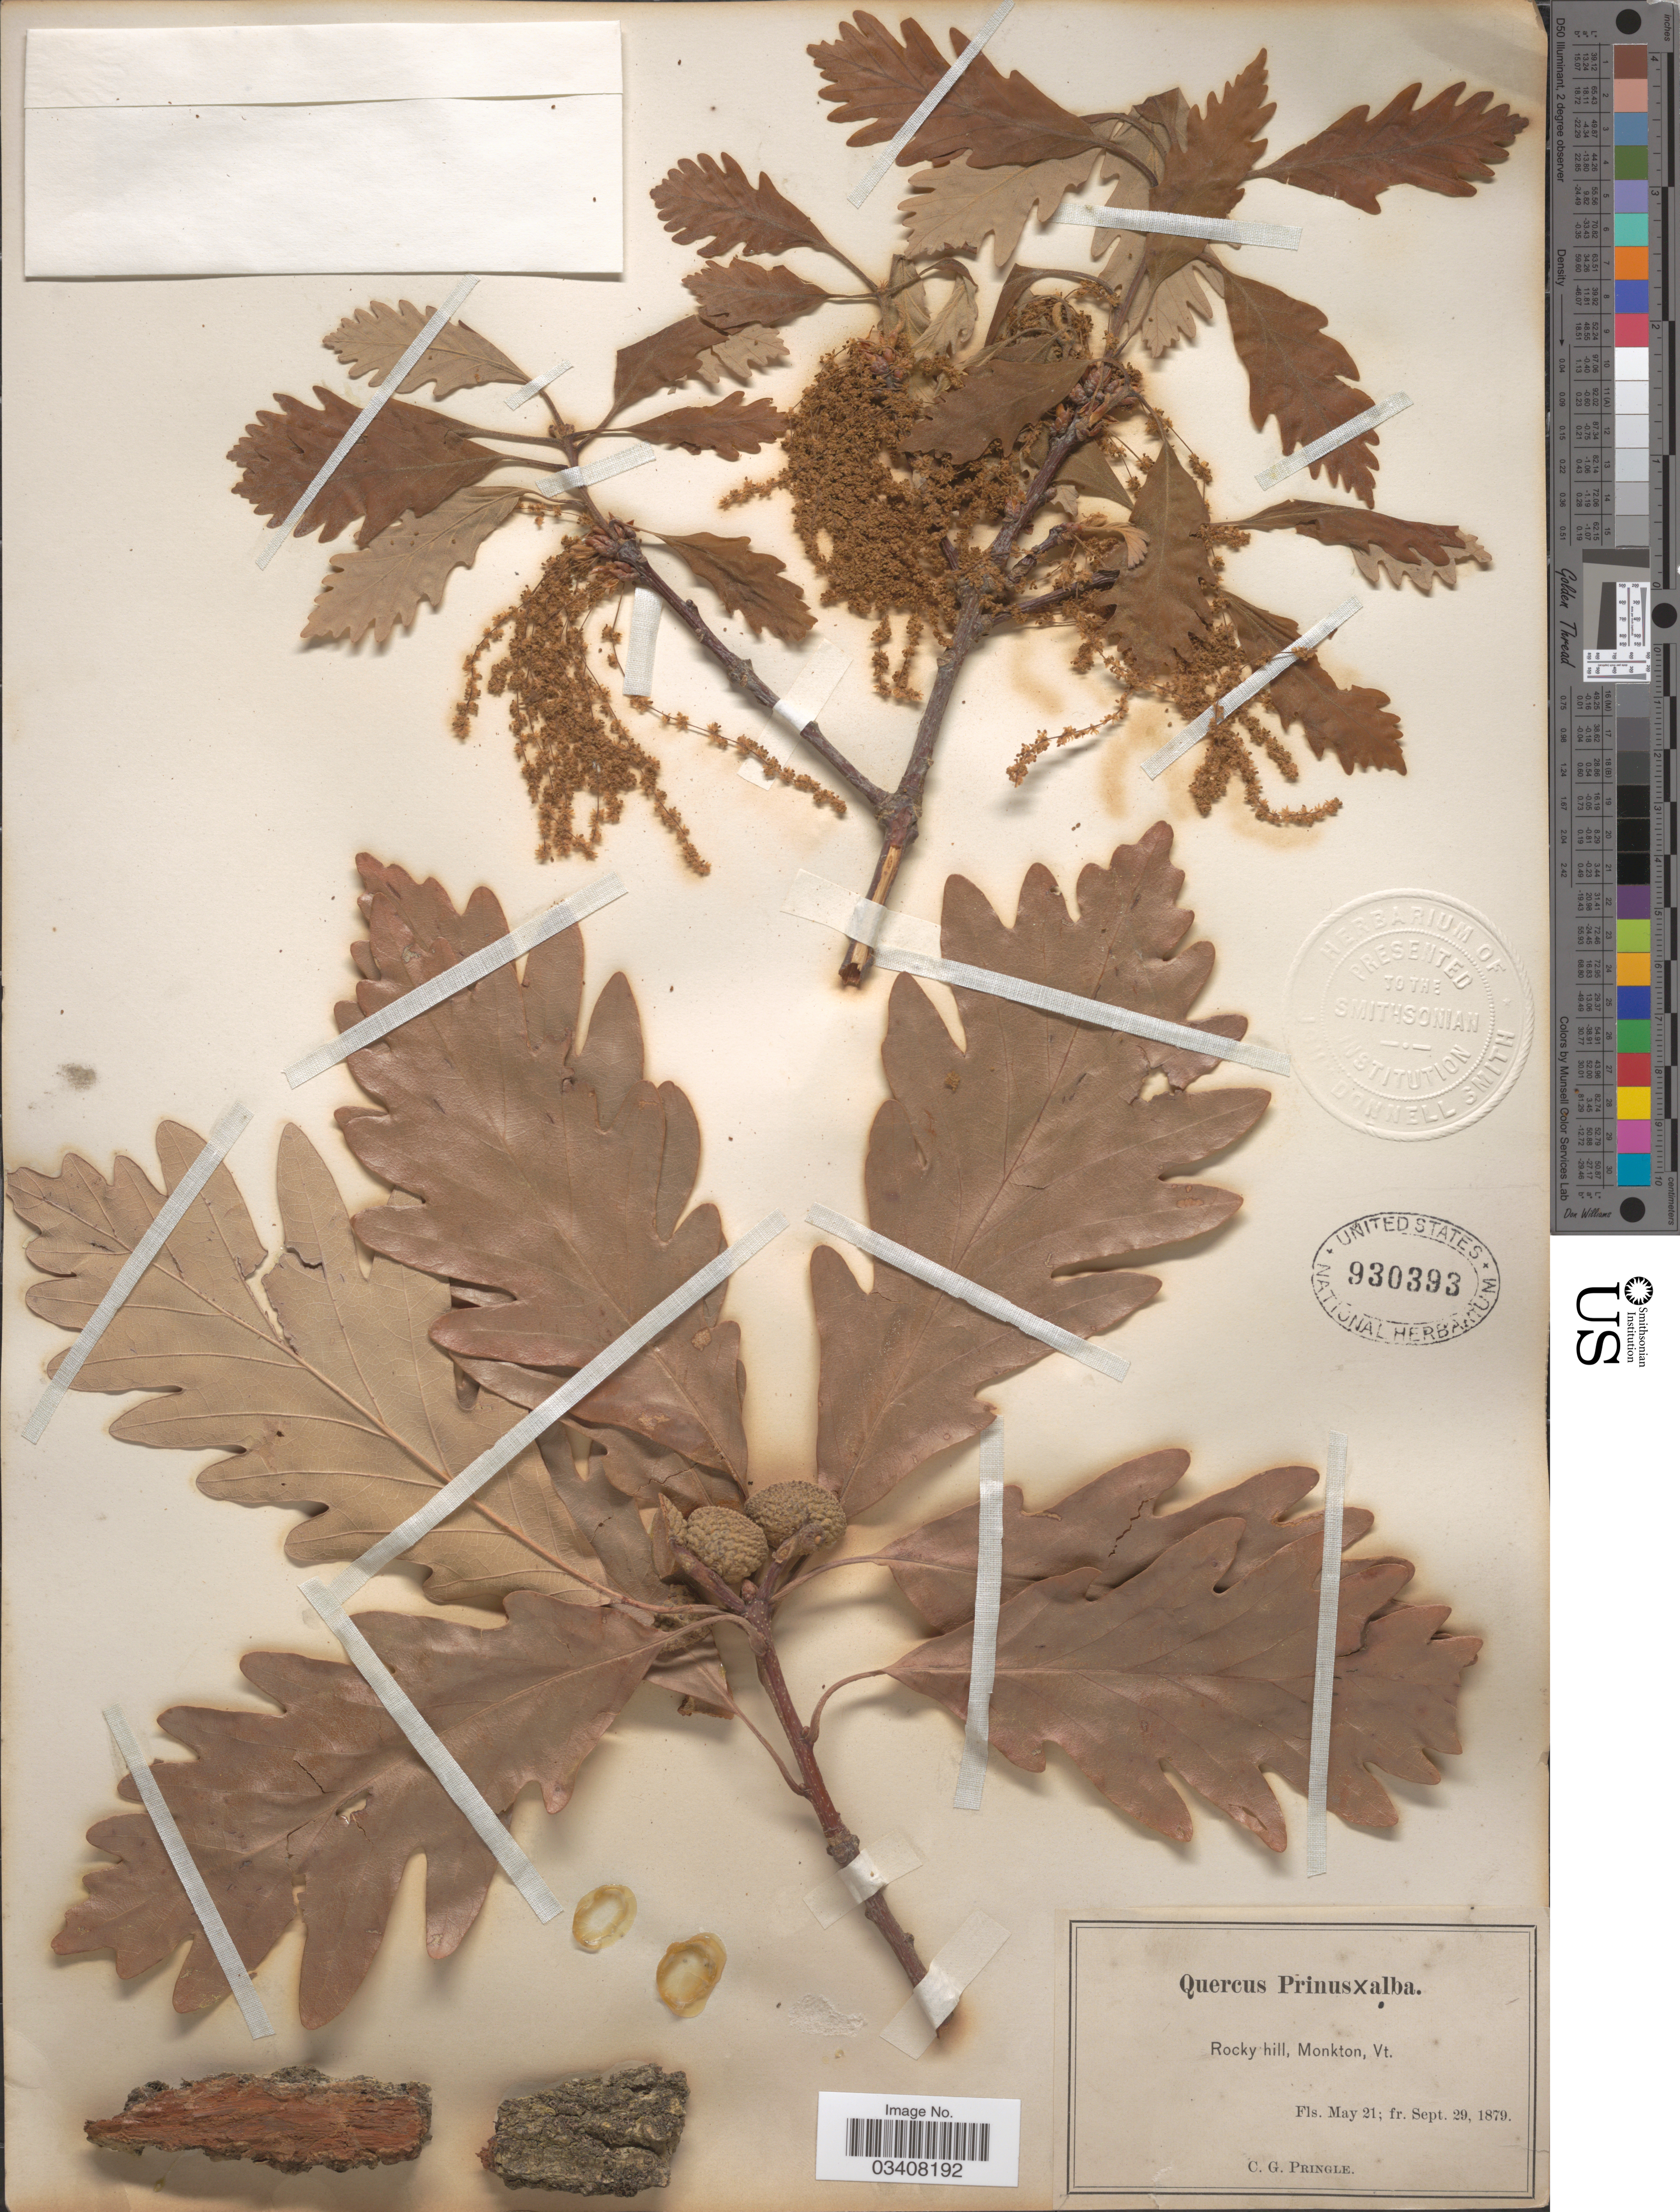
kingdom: Plantae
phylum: Tracheophyta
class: Magnoliopsida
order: Fagales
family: Fagaceae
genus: Quercus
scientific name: Quercus prinus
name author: L.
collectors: C. G. Pringle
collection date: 1879-05-21/1879-09-29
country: United States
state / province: Vermont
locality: Monkton.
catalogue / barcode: US 930393